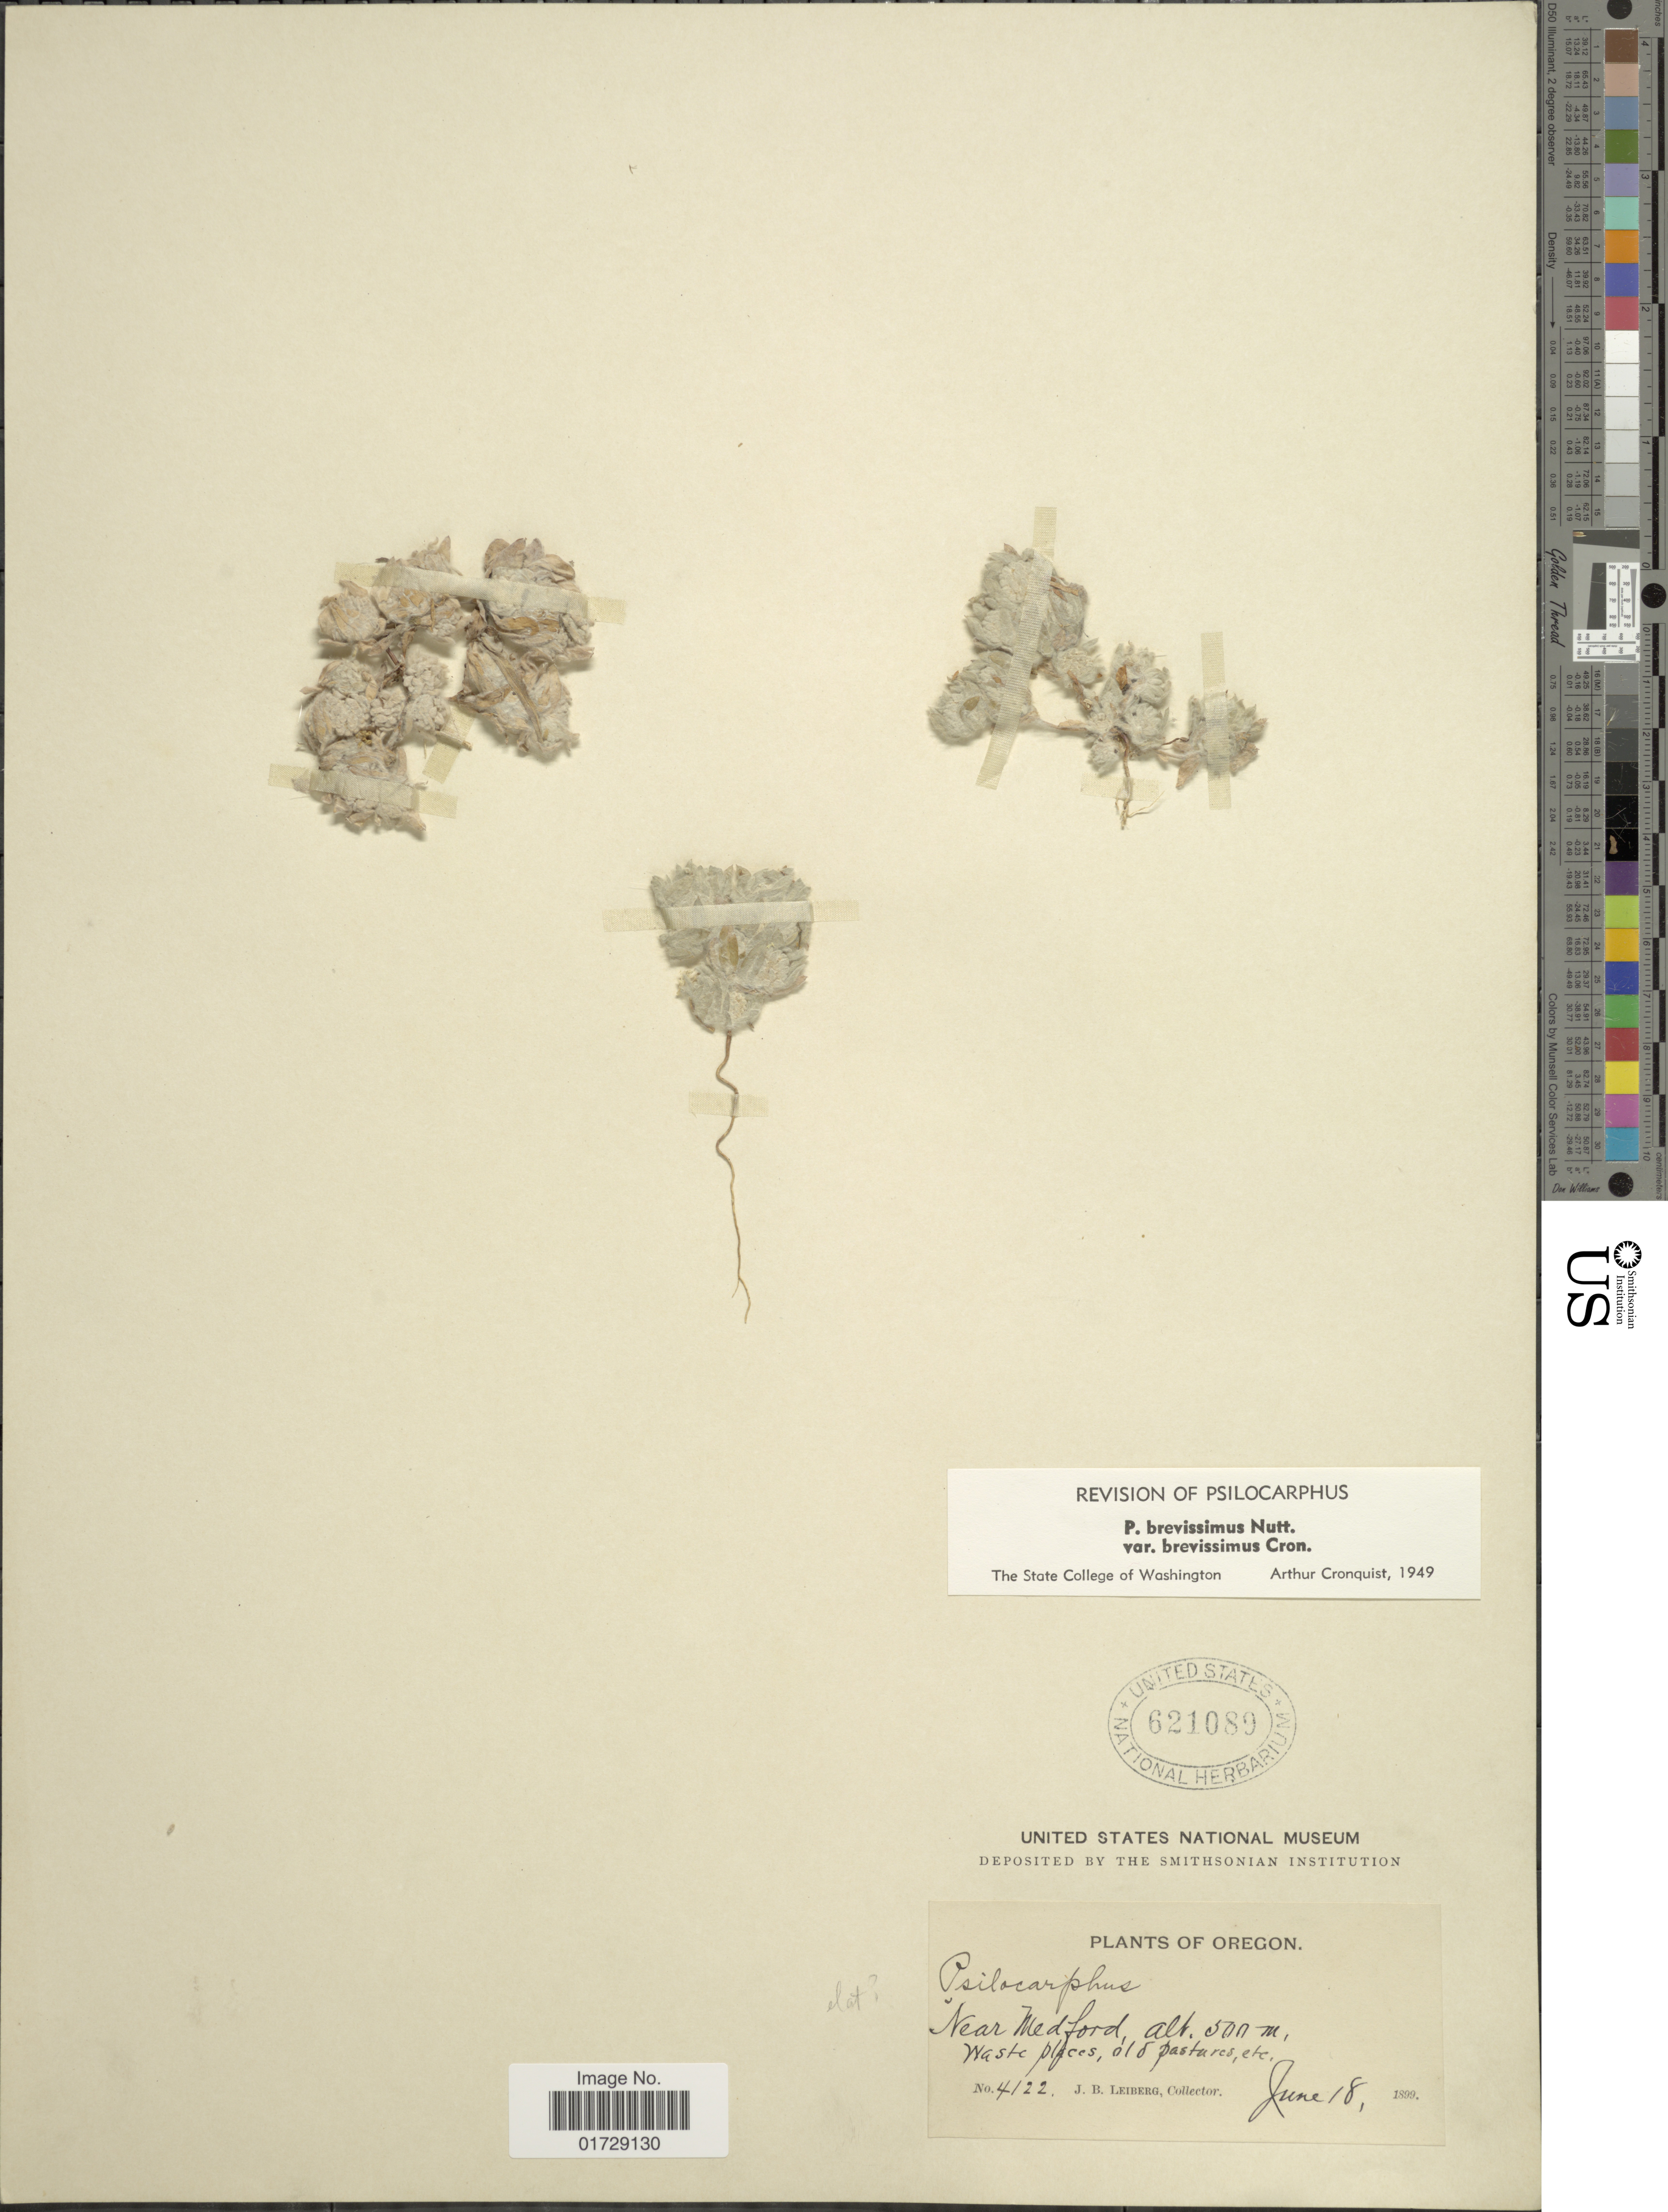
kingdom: Plantae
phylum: Tracheophyta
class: Magnoliopsida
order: Asterales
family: Asteraceae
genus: Psilocarphus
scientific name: Psilocarphus brevissimus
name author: Nutt.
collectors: J. B. Leiberg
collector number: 4122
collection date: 1899-06-18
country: United States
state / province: Oregon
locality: Near Medford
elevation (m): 500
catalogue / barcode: US 621089